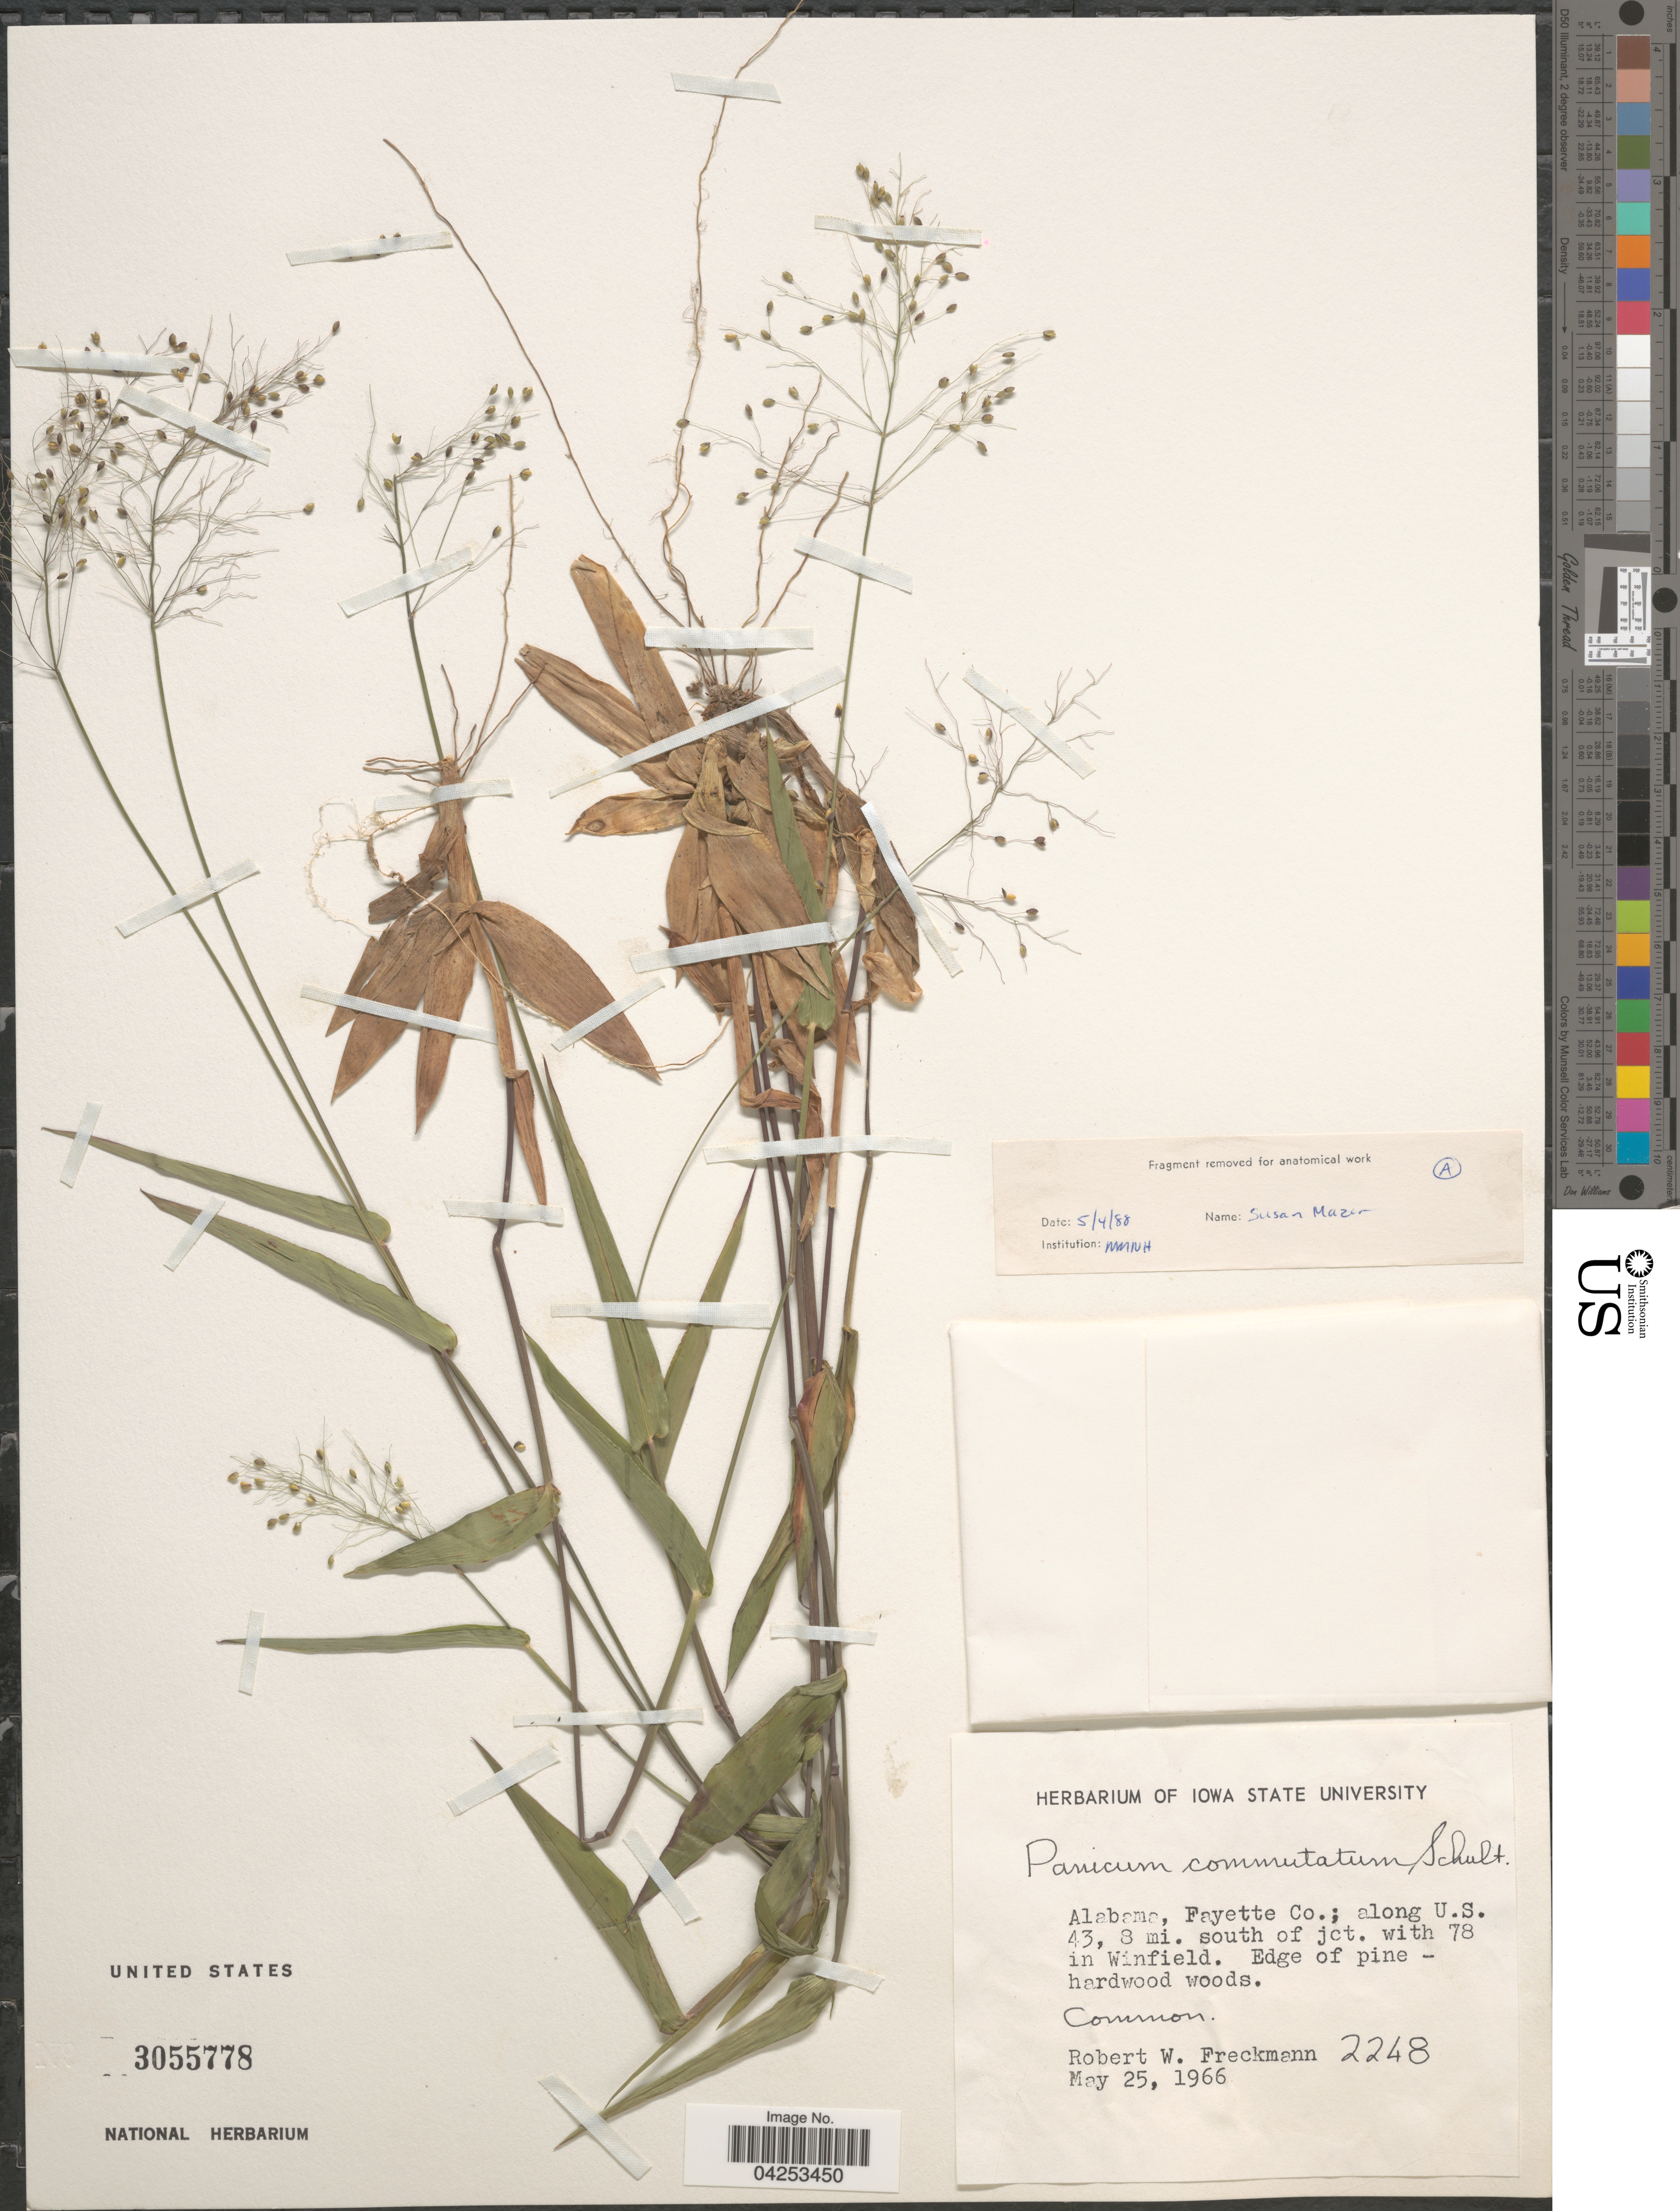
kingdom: Plantae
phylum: Tracheophyta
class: Liliopsida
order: Poales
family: Poaceae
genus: Dichanthelium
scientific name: Dichanthelium commutatum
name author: (Schult.) Gould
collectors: R. Freckmann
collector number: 2248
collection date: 1966-05-25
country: United States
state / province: Alabama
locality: Fayette Co.; along U.S. 43, 8 mi. south of jct. with 78 in Winfield.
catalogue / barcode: US 3055778